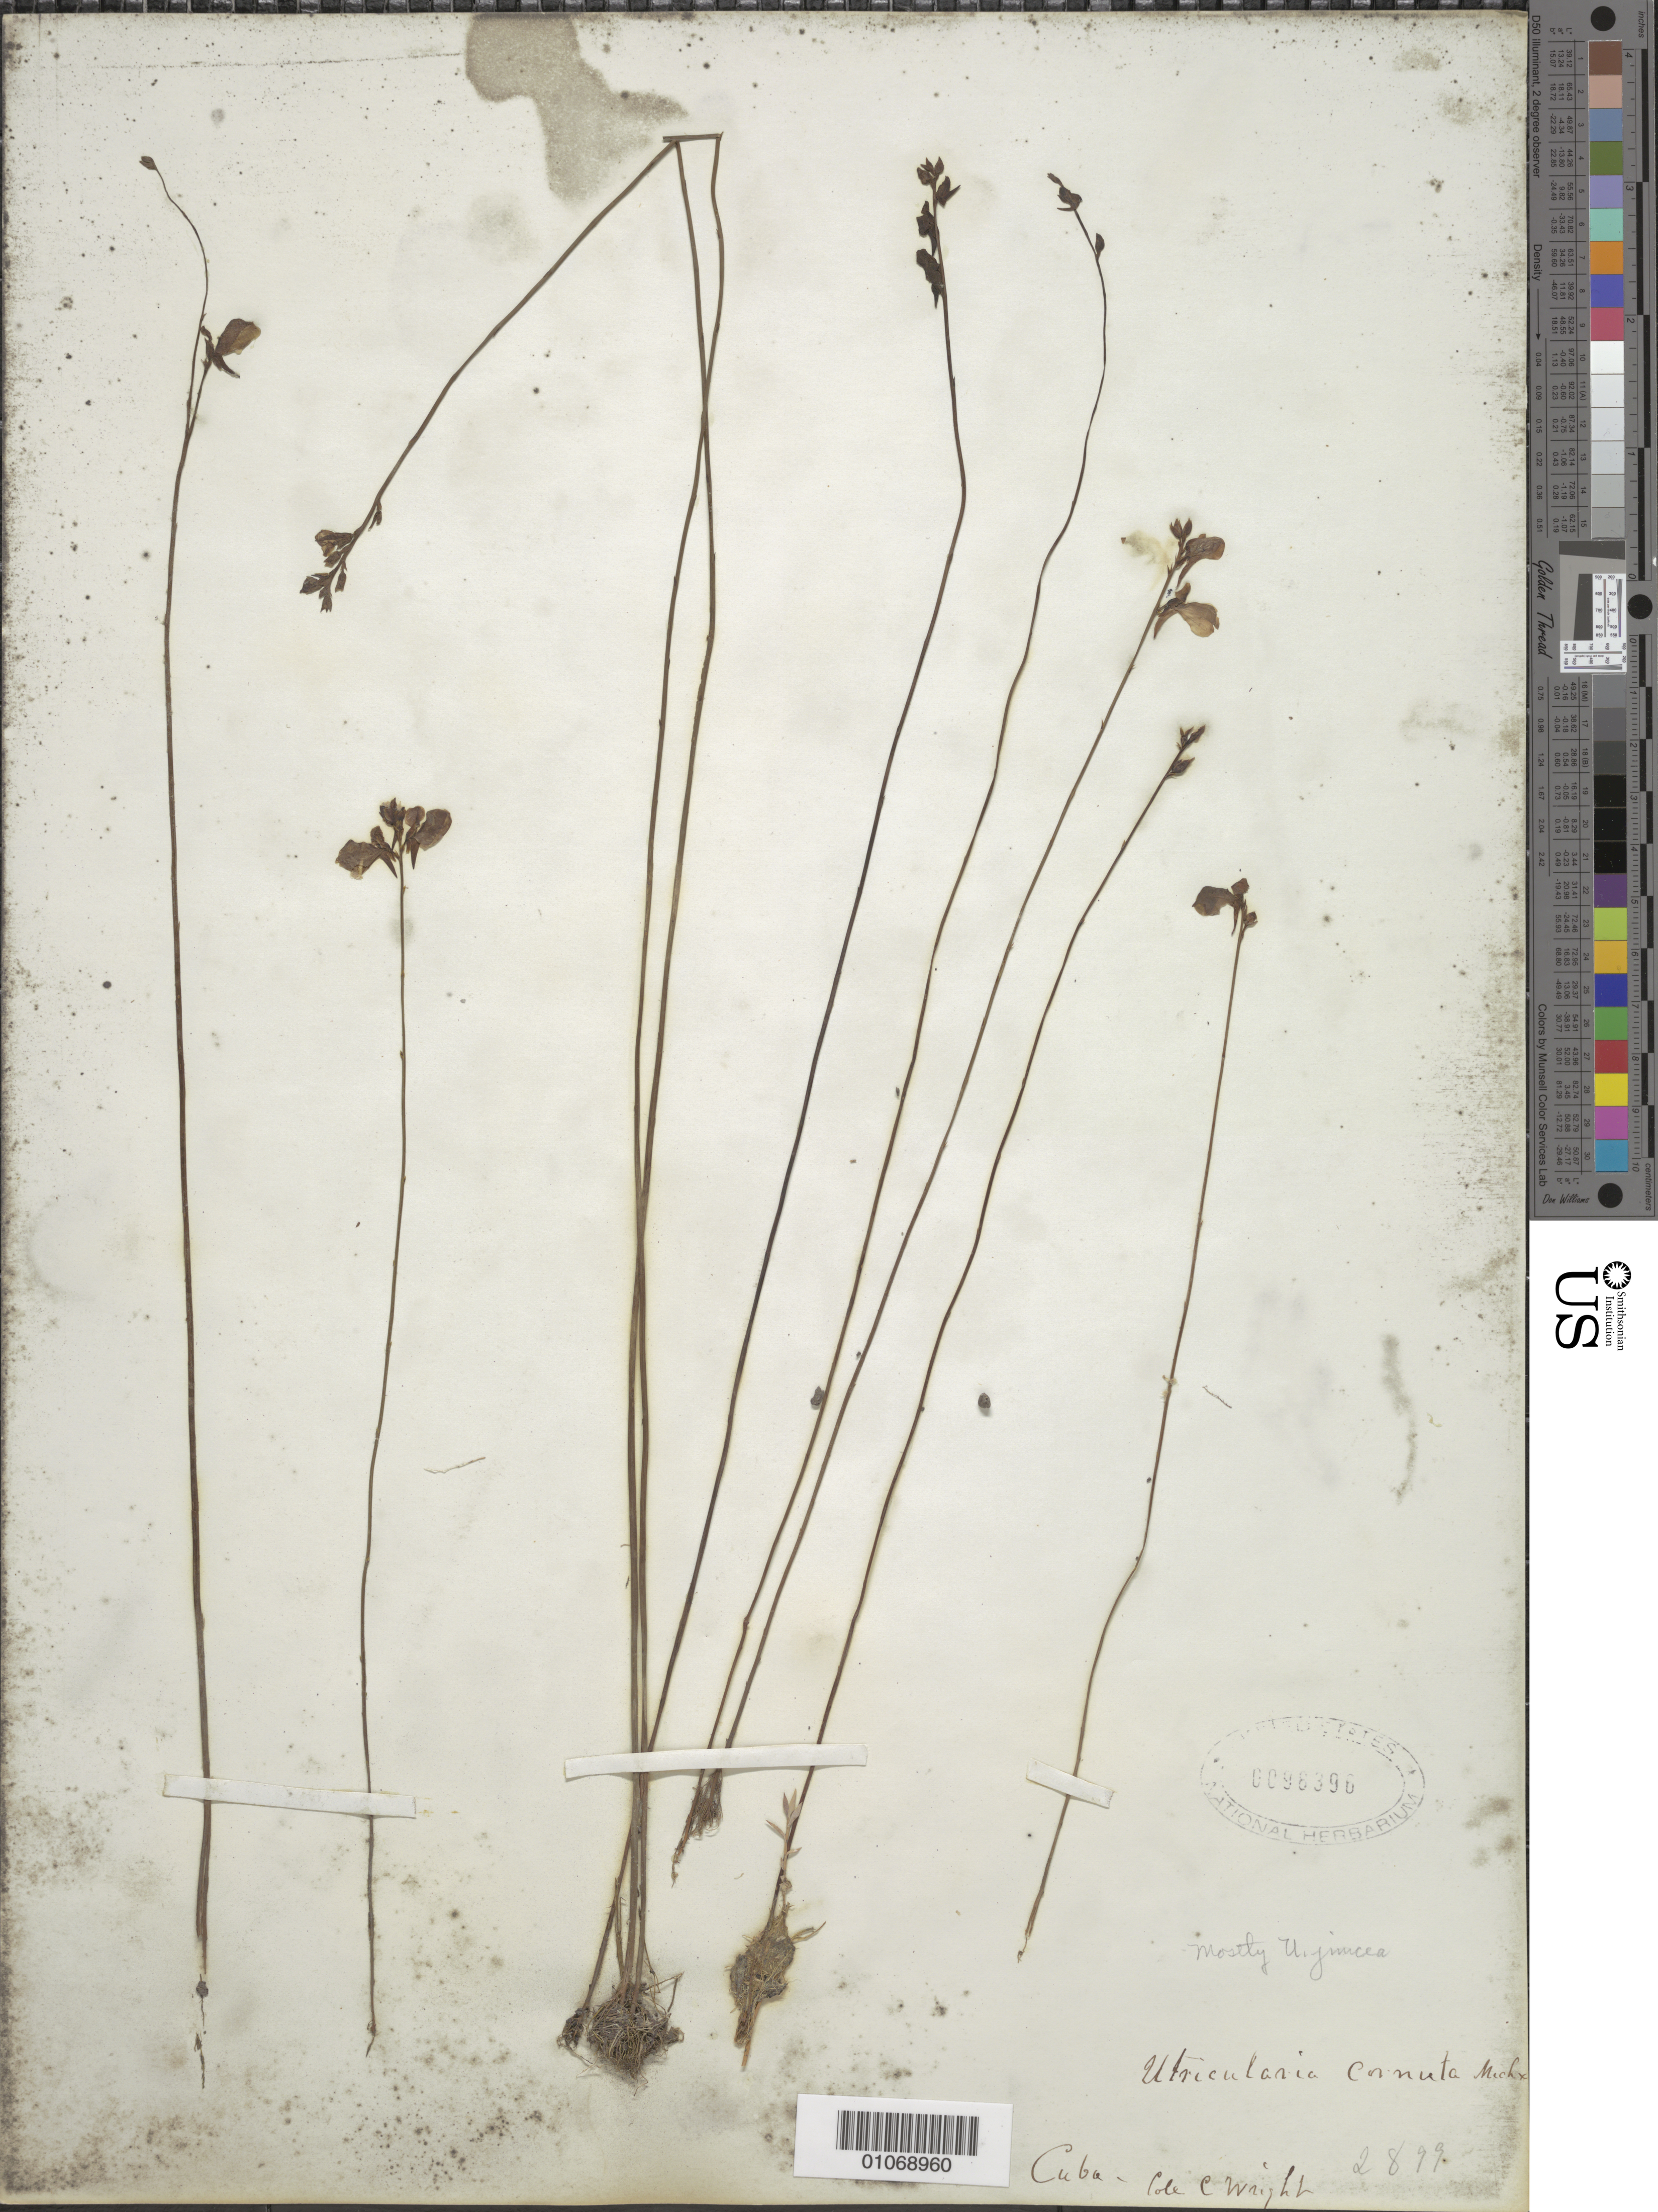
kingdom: Plantae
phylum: Tracheophyta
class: Magnoliopsida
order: Lamiales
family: Lentibulariaceae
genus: Utricularia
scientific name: Utricularia cornuta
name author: Michx.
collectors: C. Wright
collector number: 2899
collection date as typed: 1800 to 1899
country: Cuba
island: Cuba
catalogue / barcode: US 98396